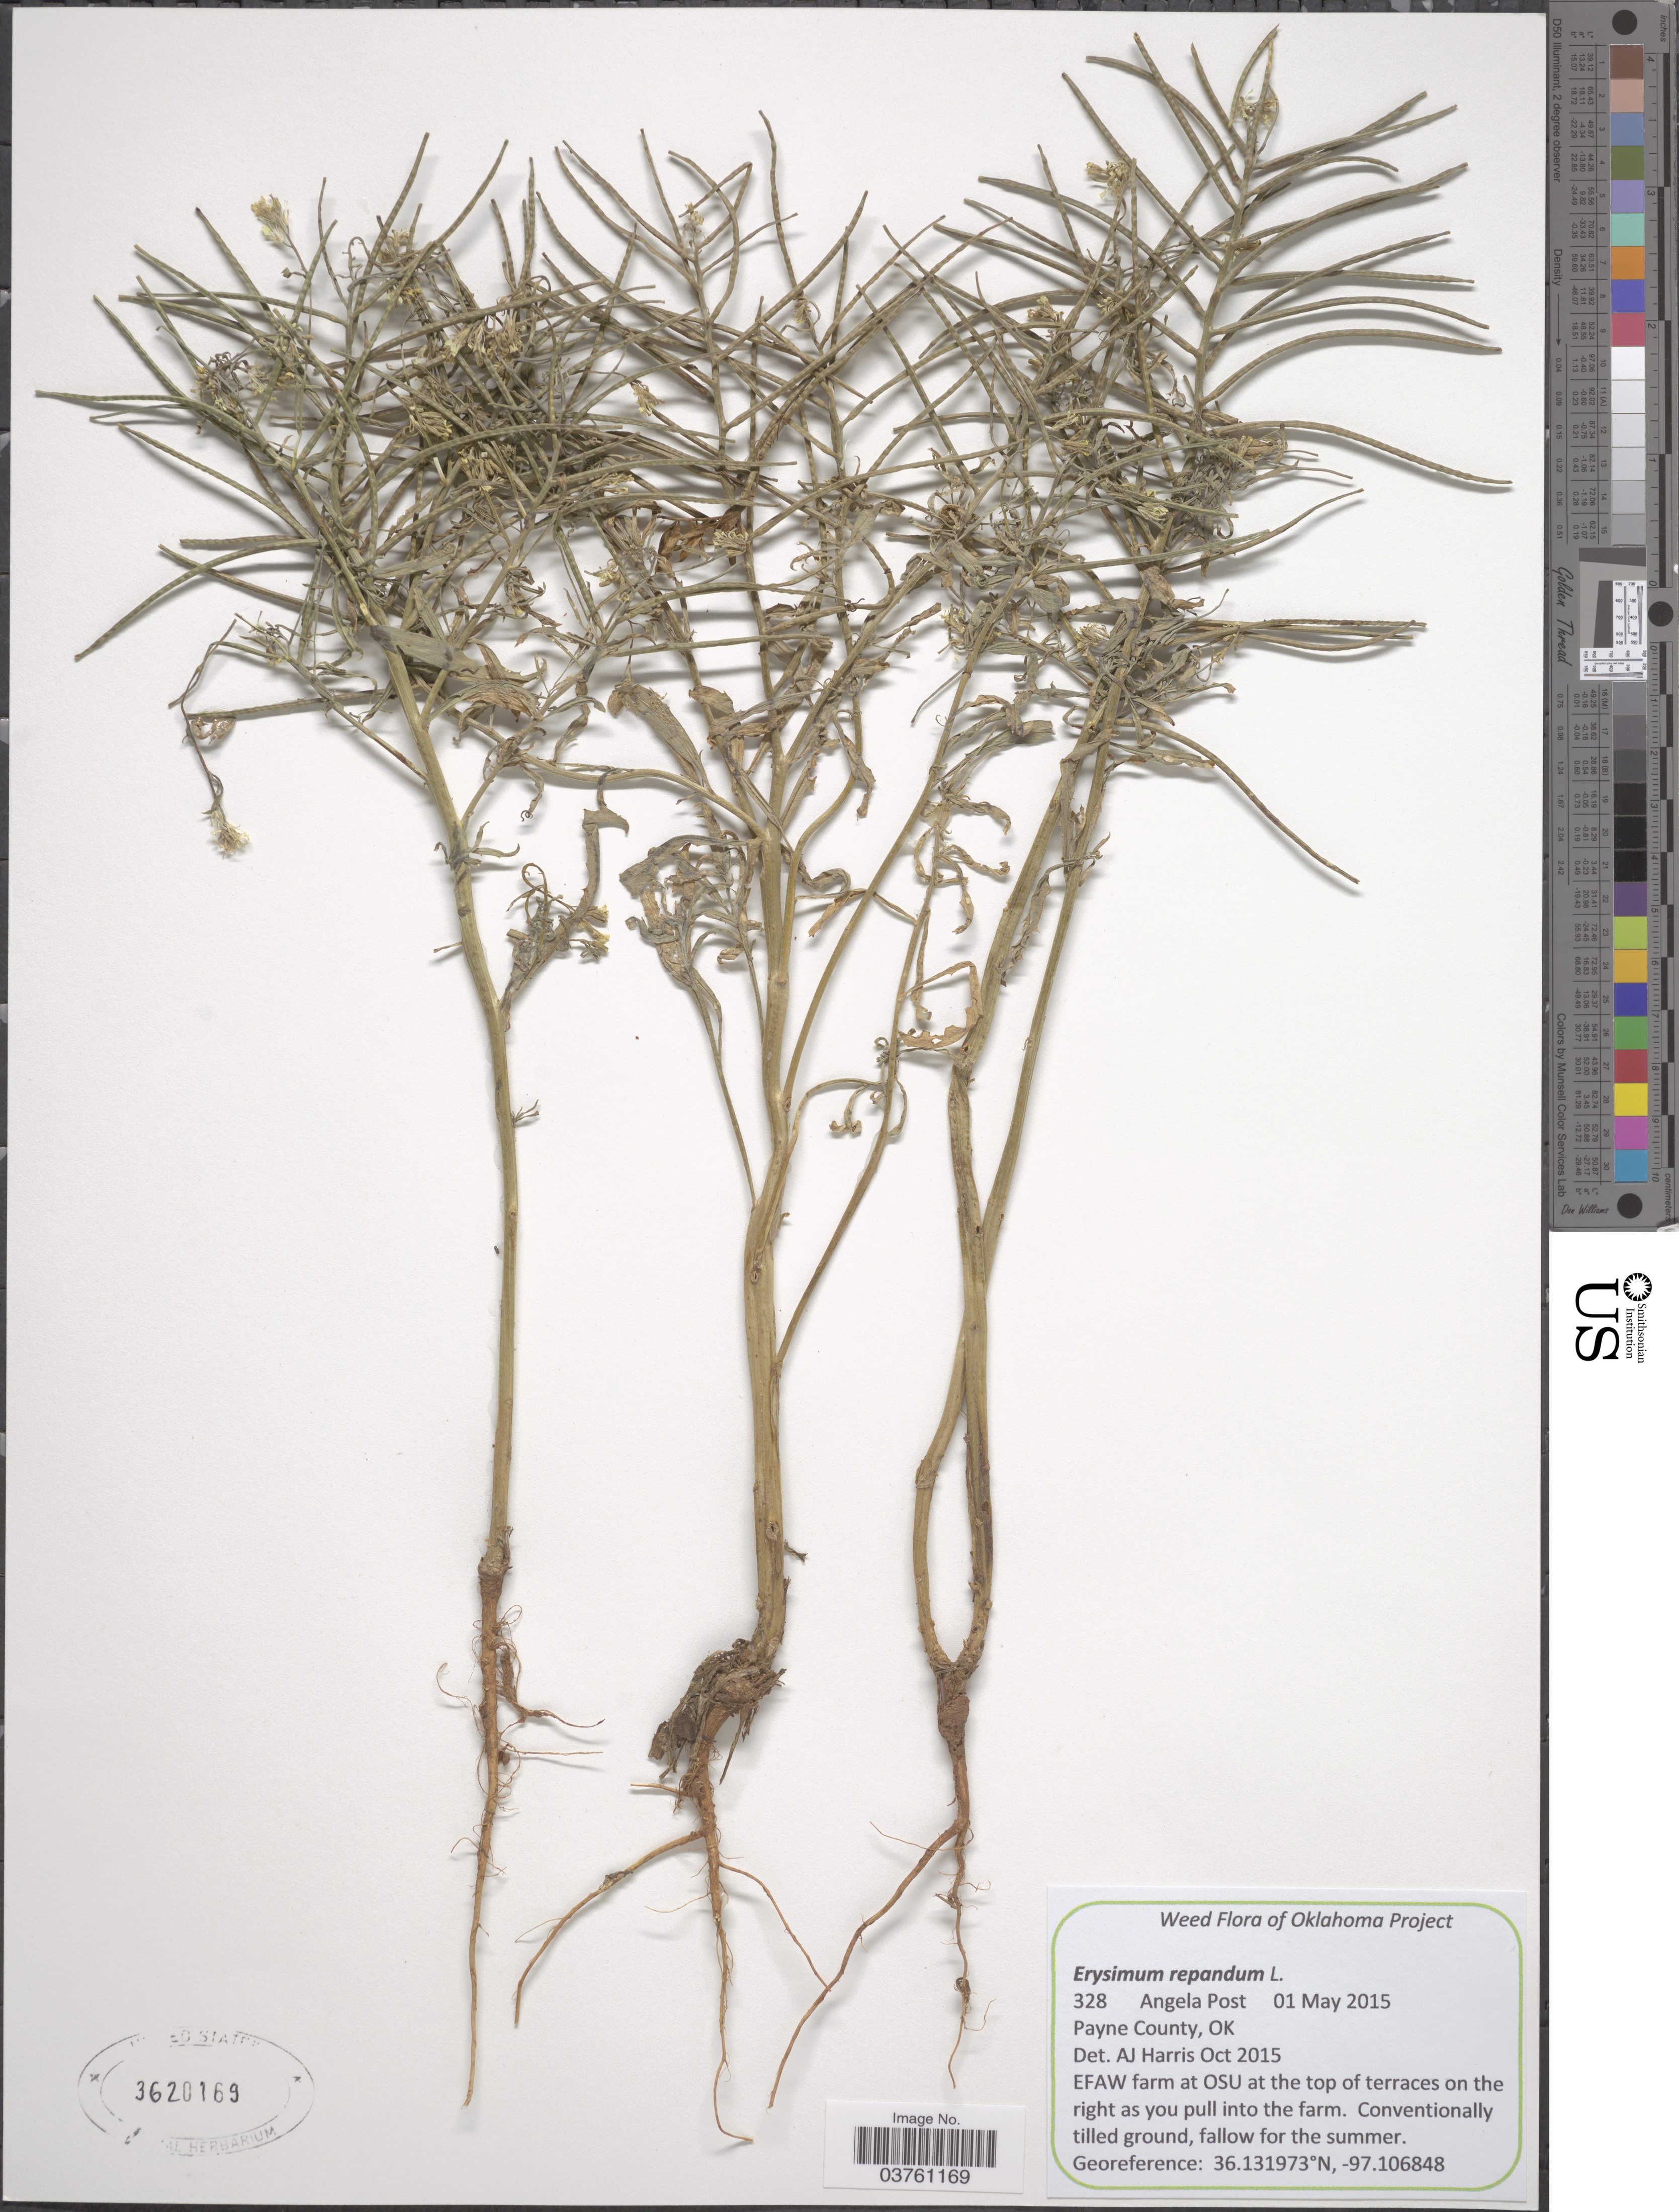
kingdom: Plantae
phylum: Tracheophyta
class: Magnoliopsida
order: Brassicales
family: Brassicaceae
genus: Erysimum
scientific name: Erysimum repandum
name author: L.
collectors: A. Post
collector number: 328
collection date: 2015-05-01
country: United States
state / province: Oklahoma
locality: Payne County.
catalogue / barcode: US 3620169